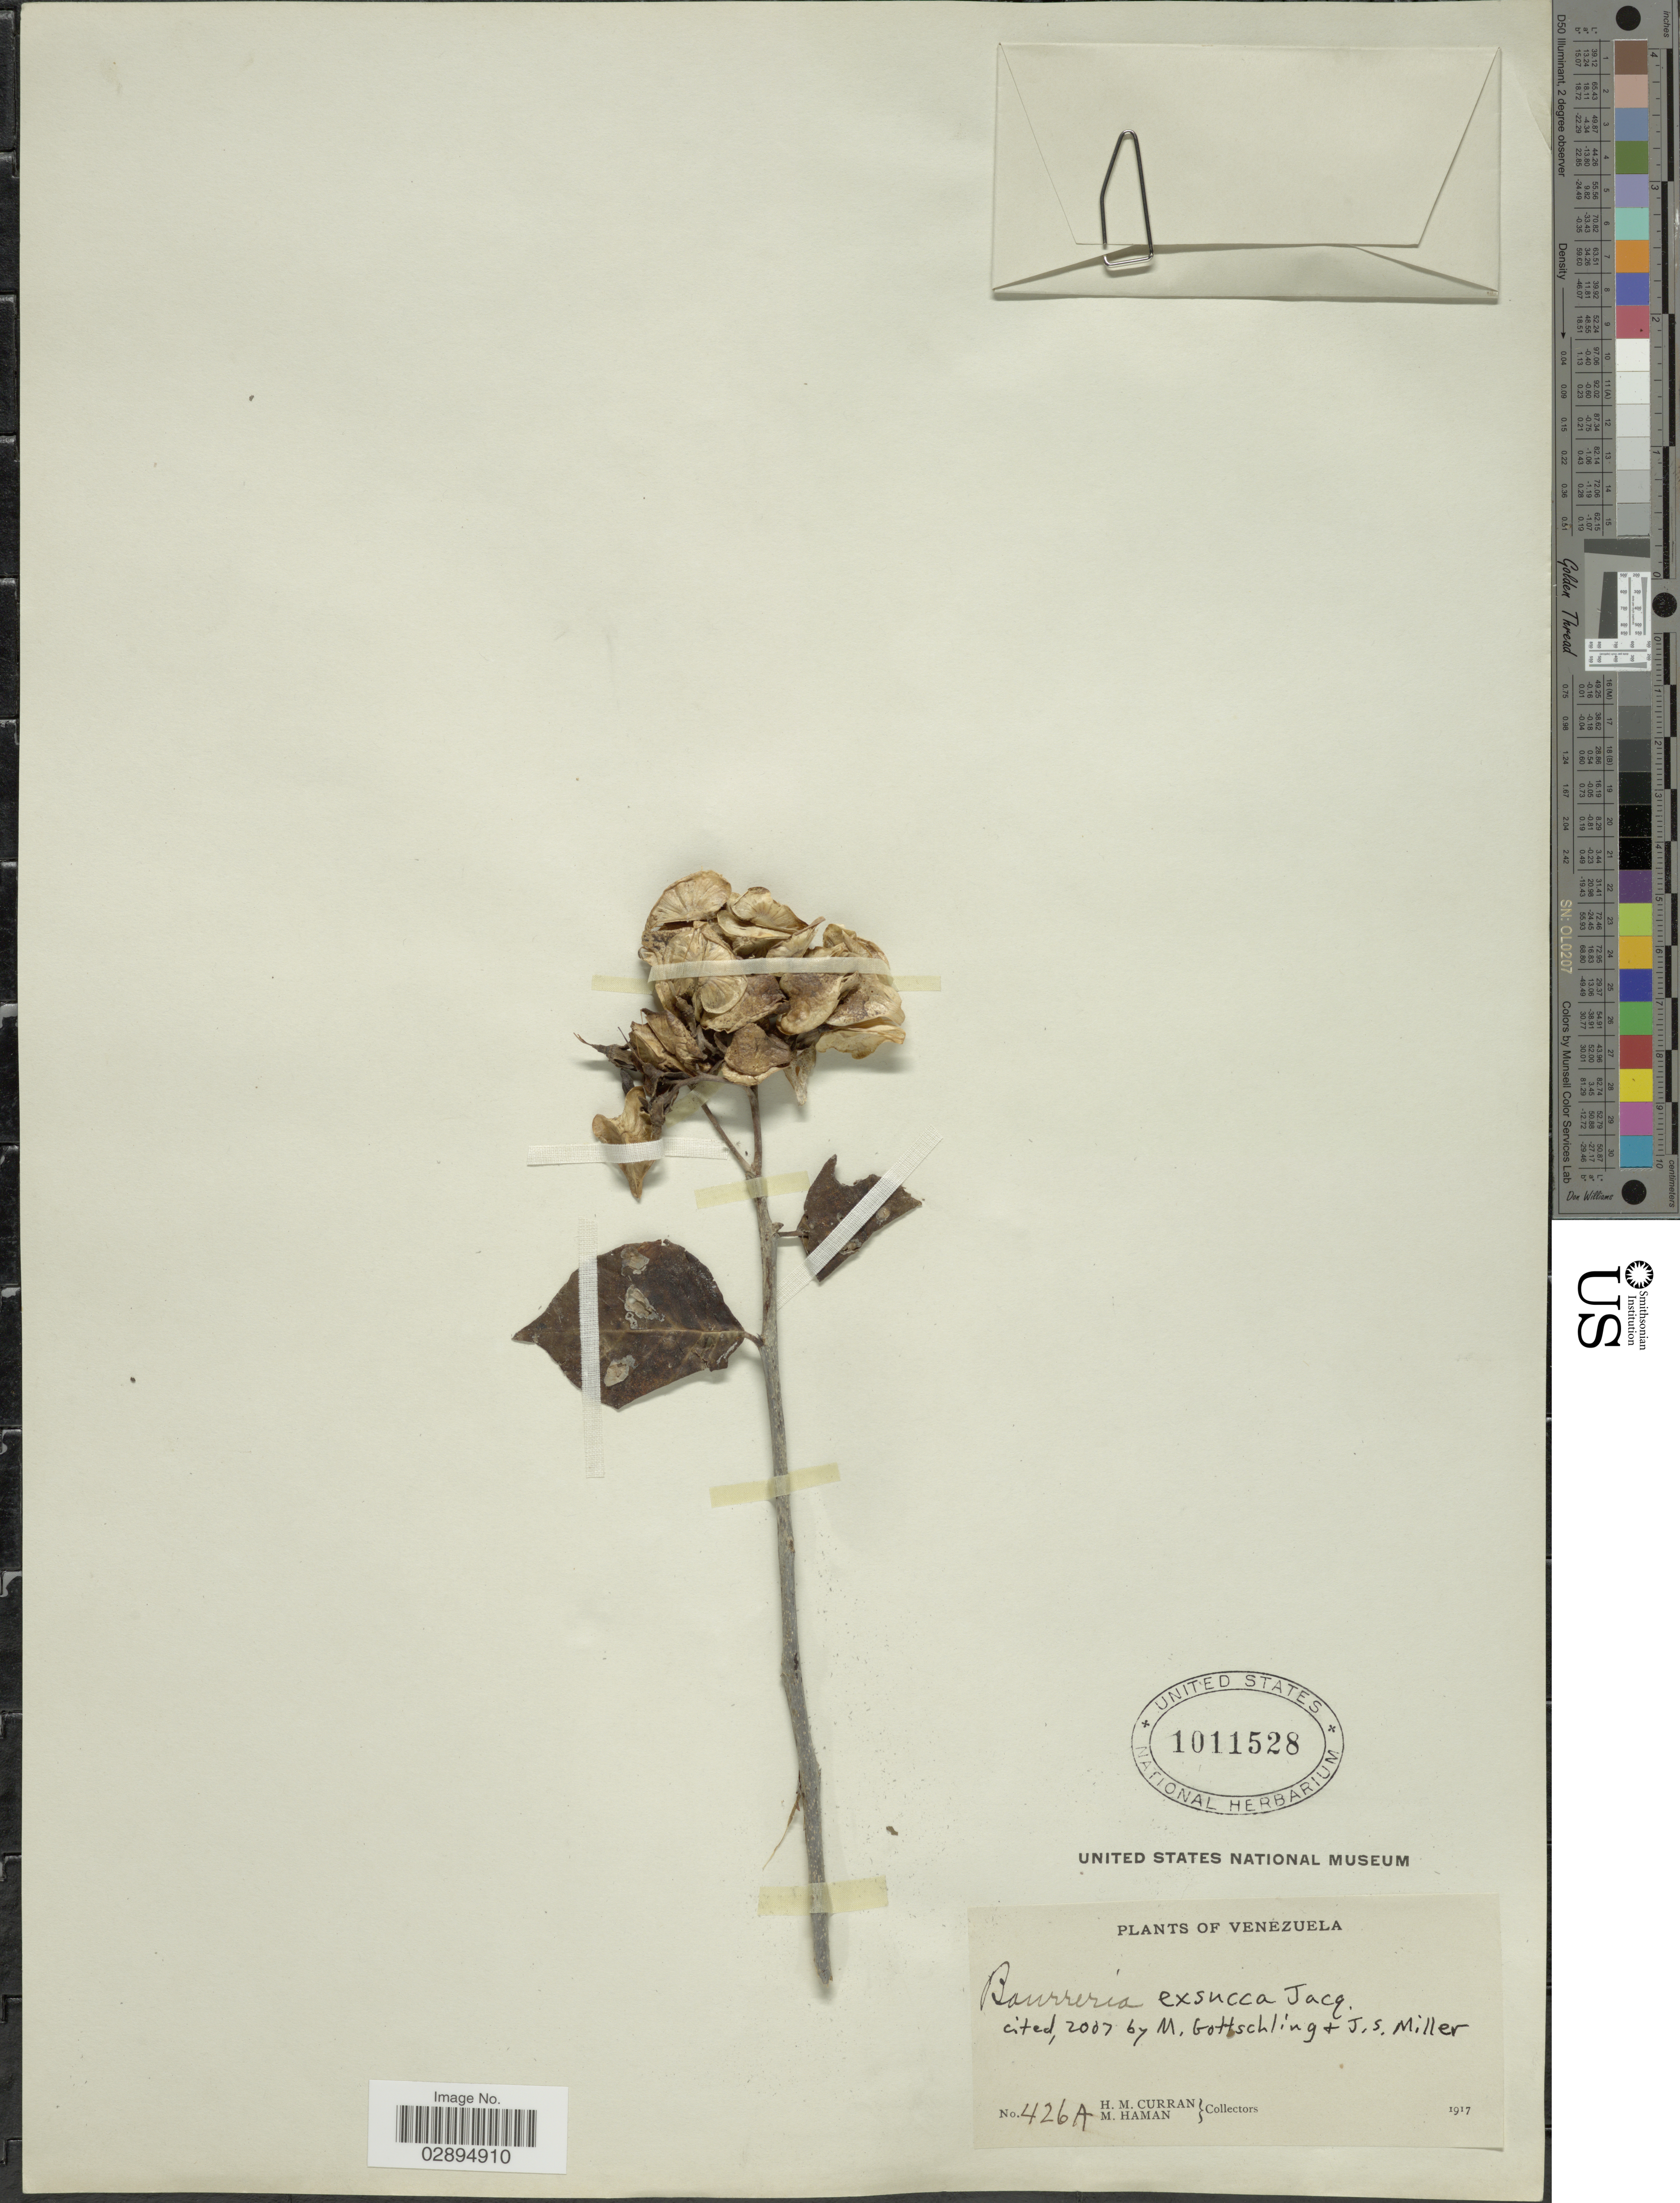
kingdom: Plantae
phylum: Tracheophyta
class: Magnoliopsida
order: Boraginales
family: Ehretiaceae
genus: Bourreria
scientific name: Bourreria exsucca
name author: (L.) Jacq.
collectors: H. M. Curran & M. Haman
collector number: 426A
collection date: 1917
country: Venezuela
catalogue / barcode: US 1011528